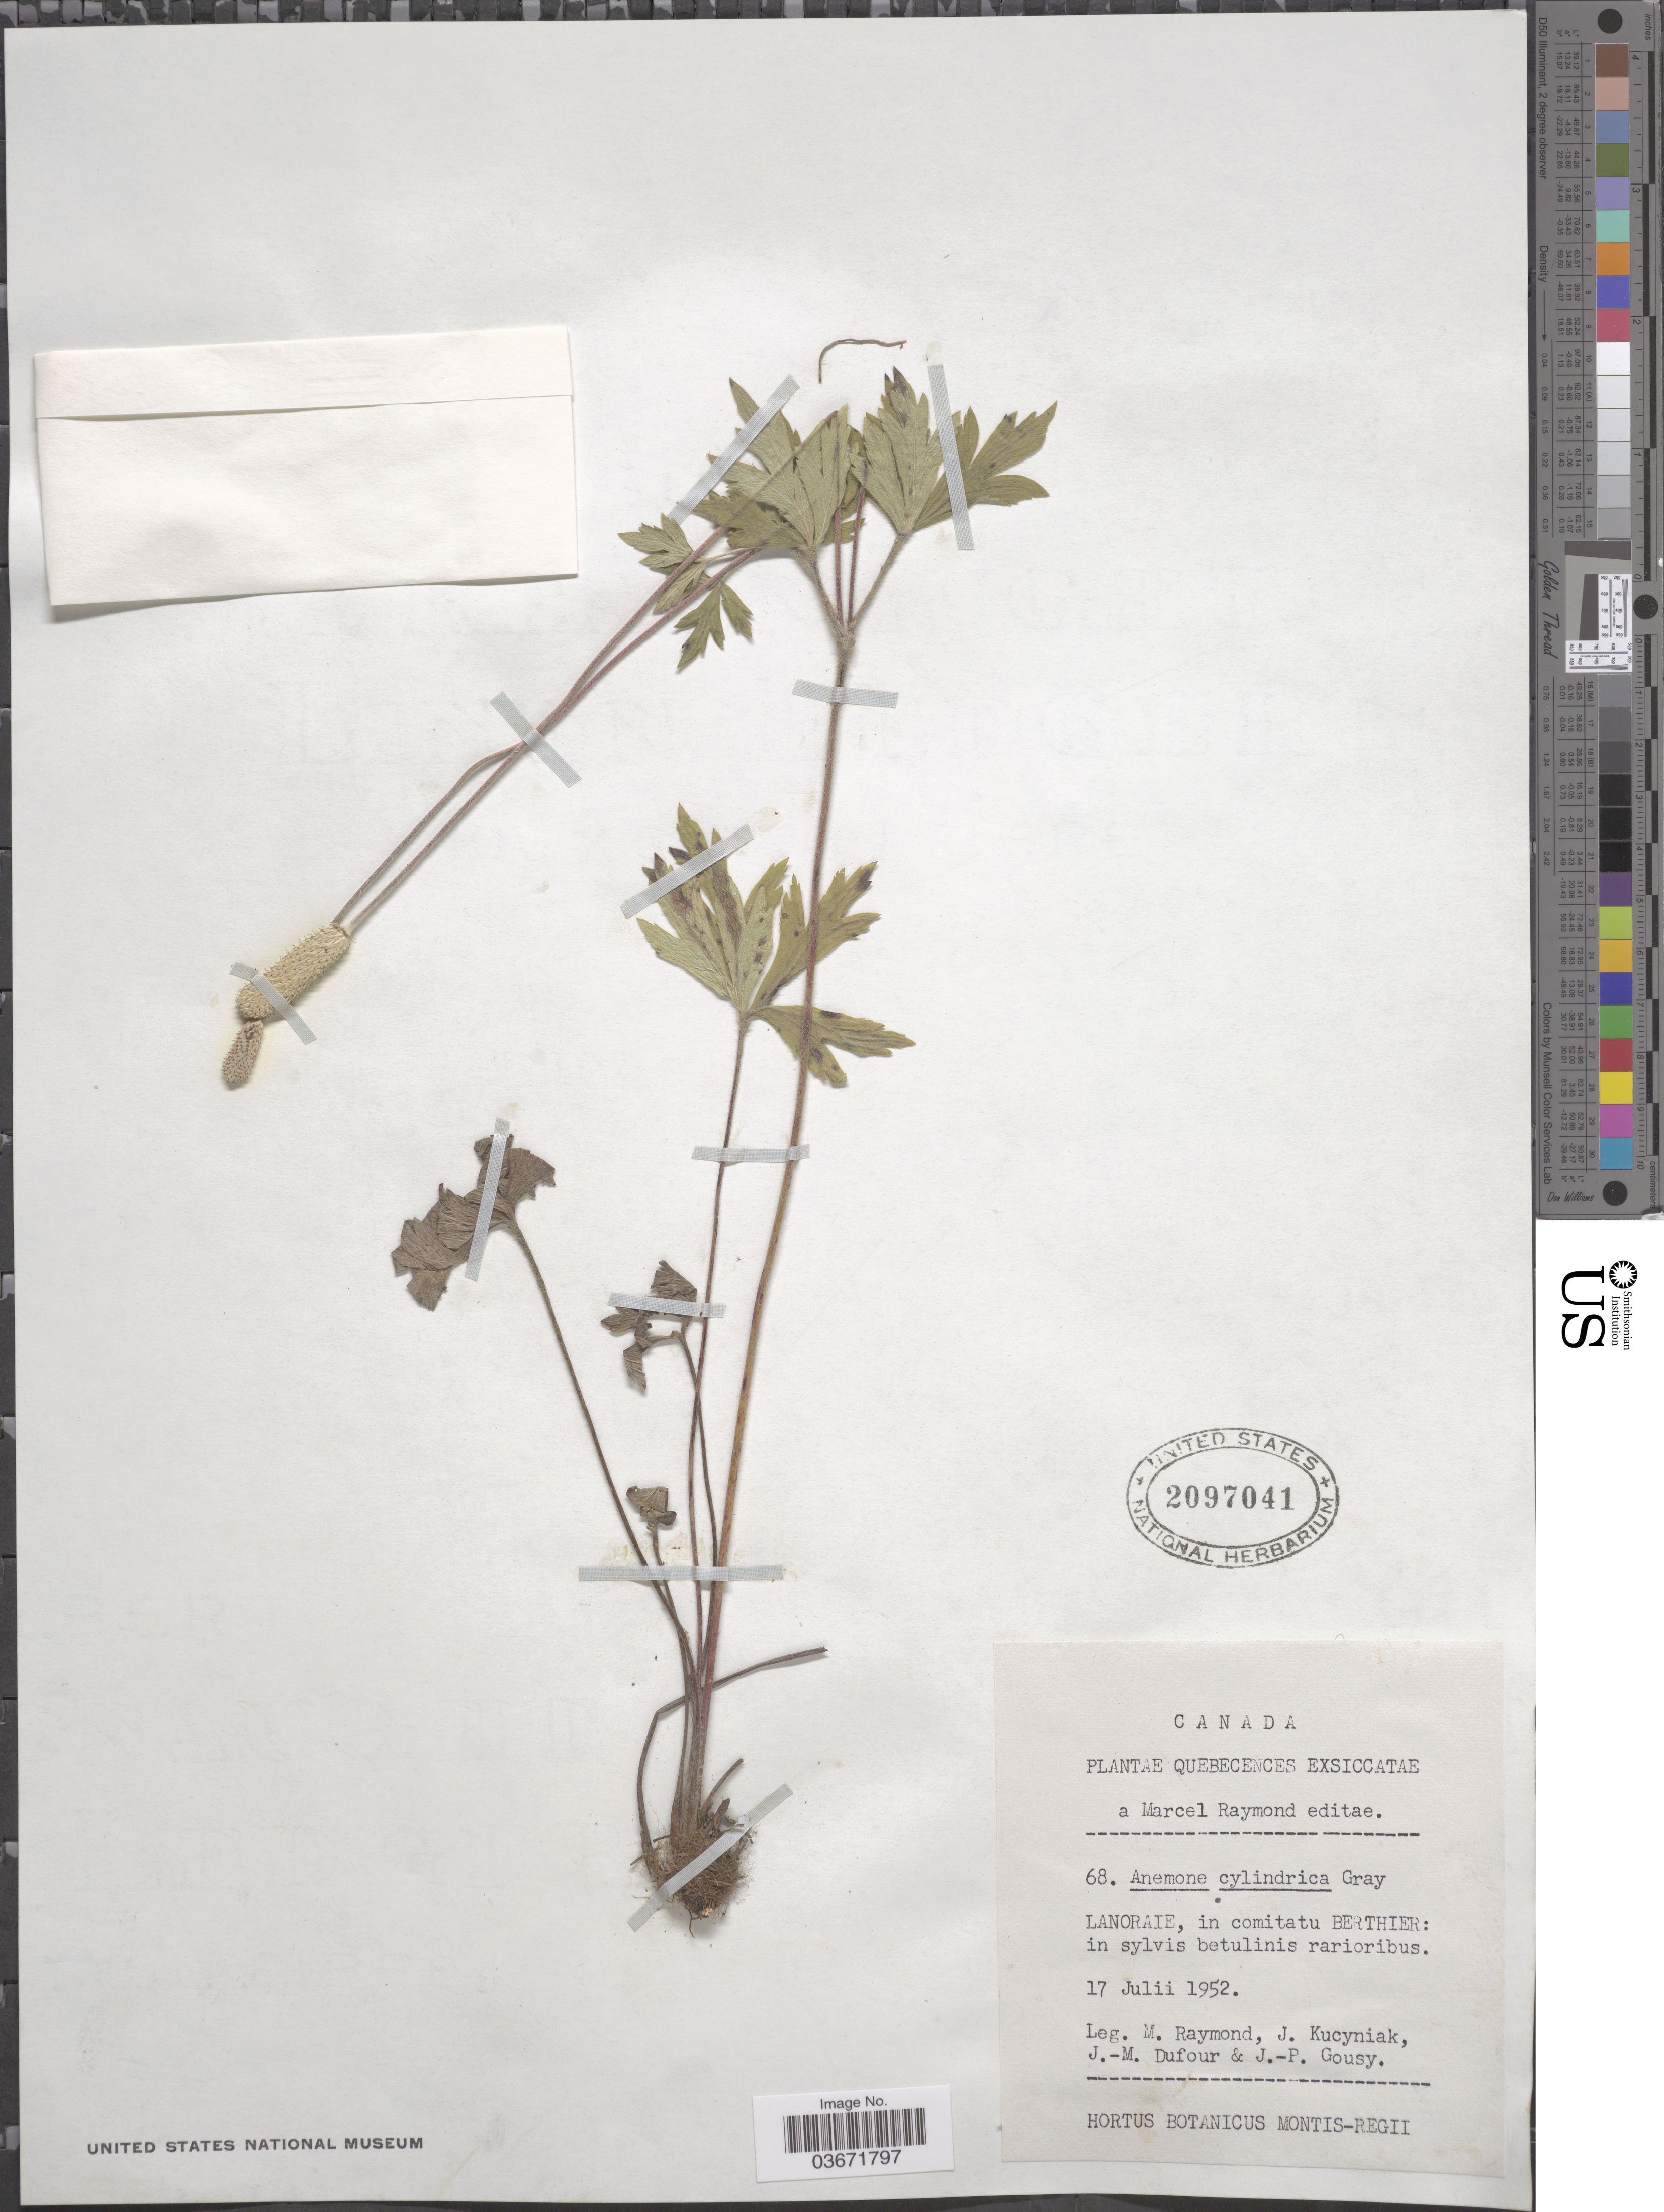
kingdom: Plantae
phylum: Tracheophyta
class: Magnoliopsida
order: Ranunculales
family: Ranunculaceae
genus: Anemone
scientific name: Anemone cylindrica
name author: A. Gray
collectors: M. Raymond, J. Kucyniak, J. Dufour & J. Gousy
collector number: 68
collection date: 1952-07-17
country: Canada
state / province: Quebec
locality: Lanoraie, in comitatu Berthier.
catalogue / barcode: US 2097041